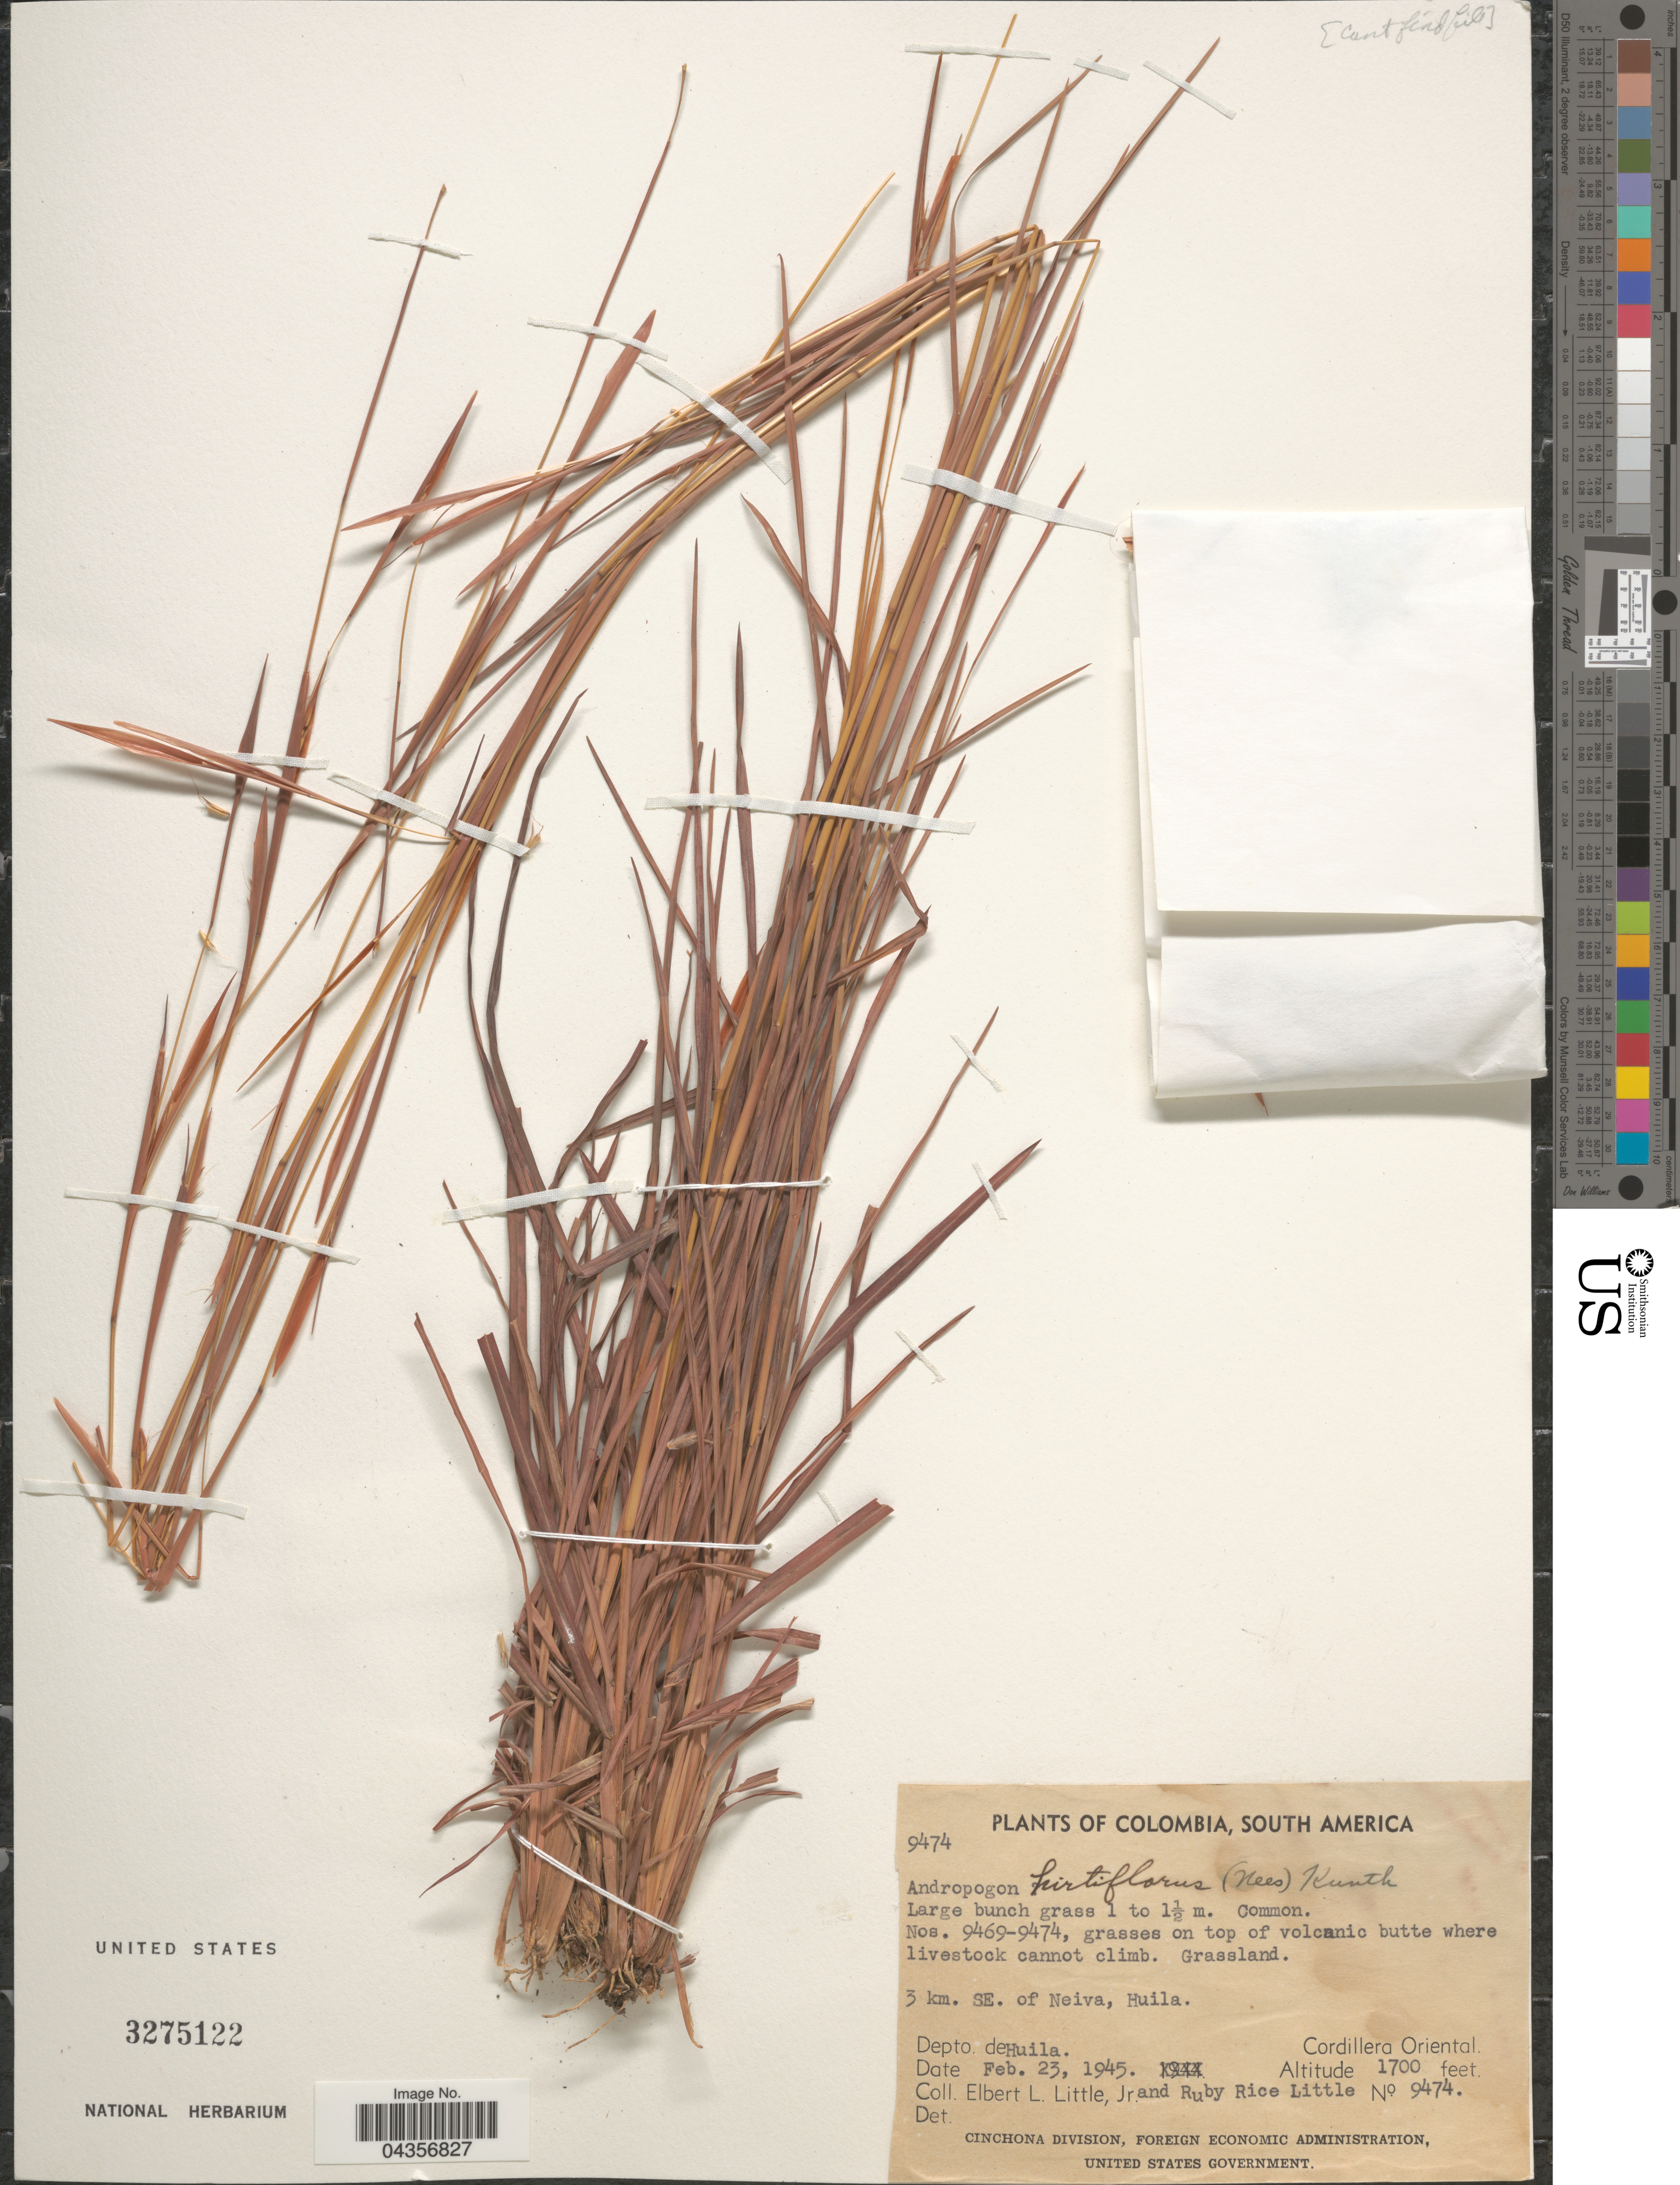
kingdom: Plantae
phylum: Tracheophyta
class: Liliopsida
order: Poales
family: Poaceae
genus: Schizachyrium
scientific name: Schizachyrium sanguineum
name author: (Retz.) Alston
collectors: E. L. Little & R. R. Little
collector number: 9474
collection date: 1945-02-23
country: Colombia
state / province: Huila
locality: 3 km. SE. of Neiva. Depto. de Huila. Cordillera Oriental.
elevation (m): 518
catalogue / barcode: US 3275122